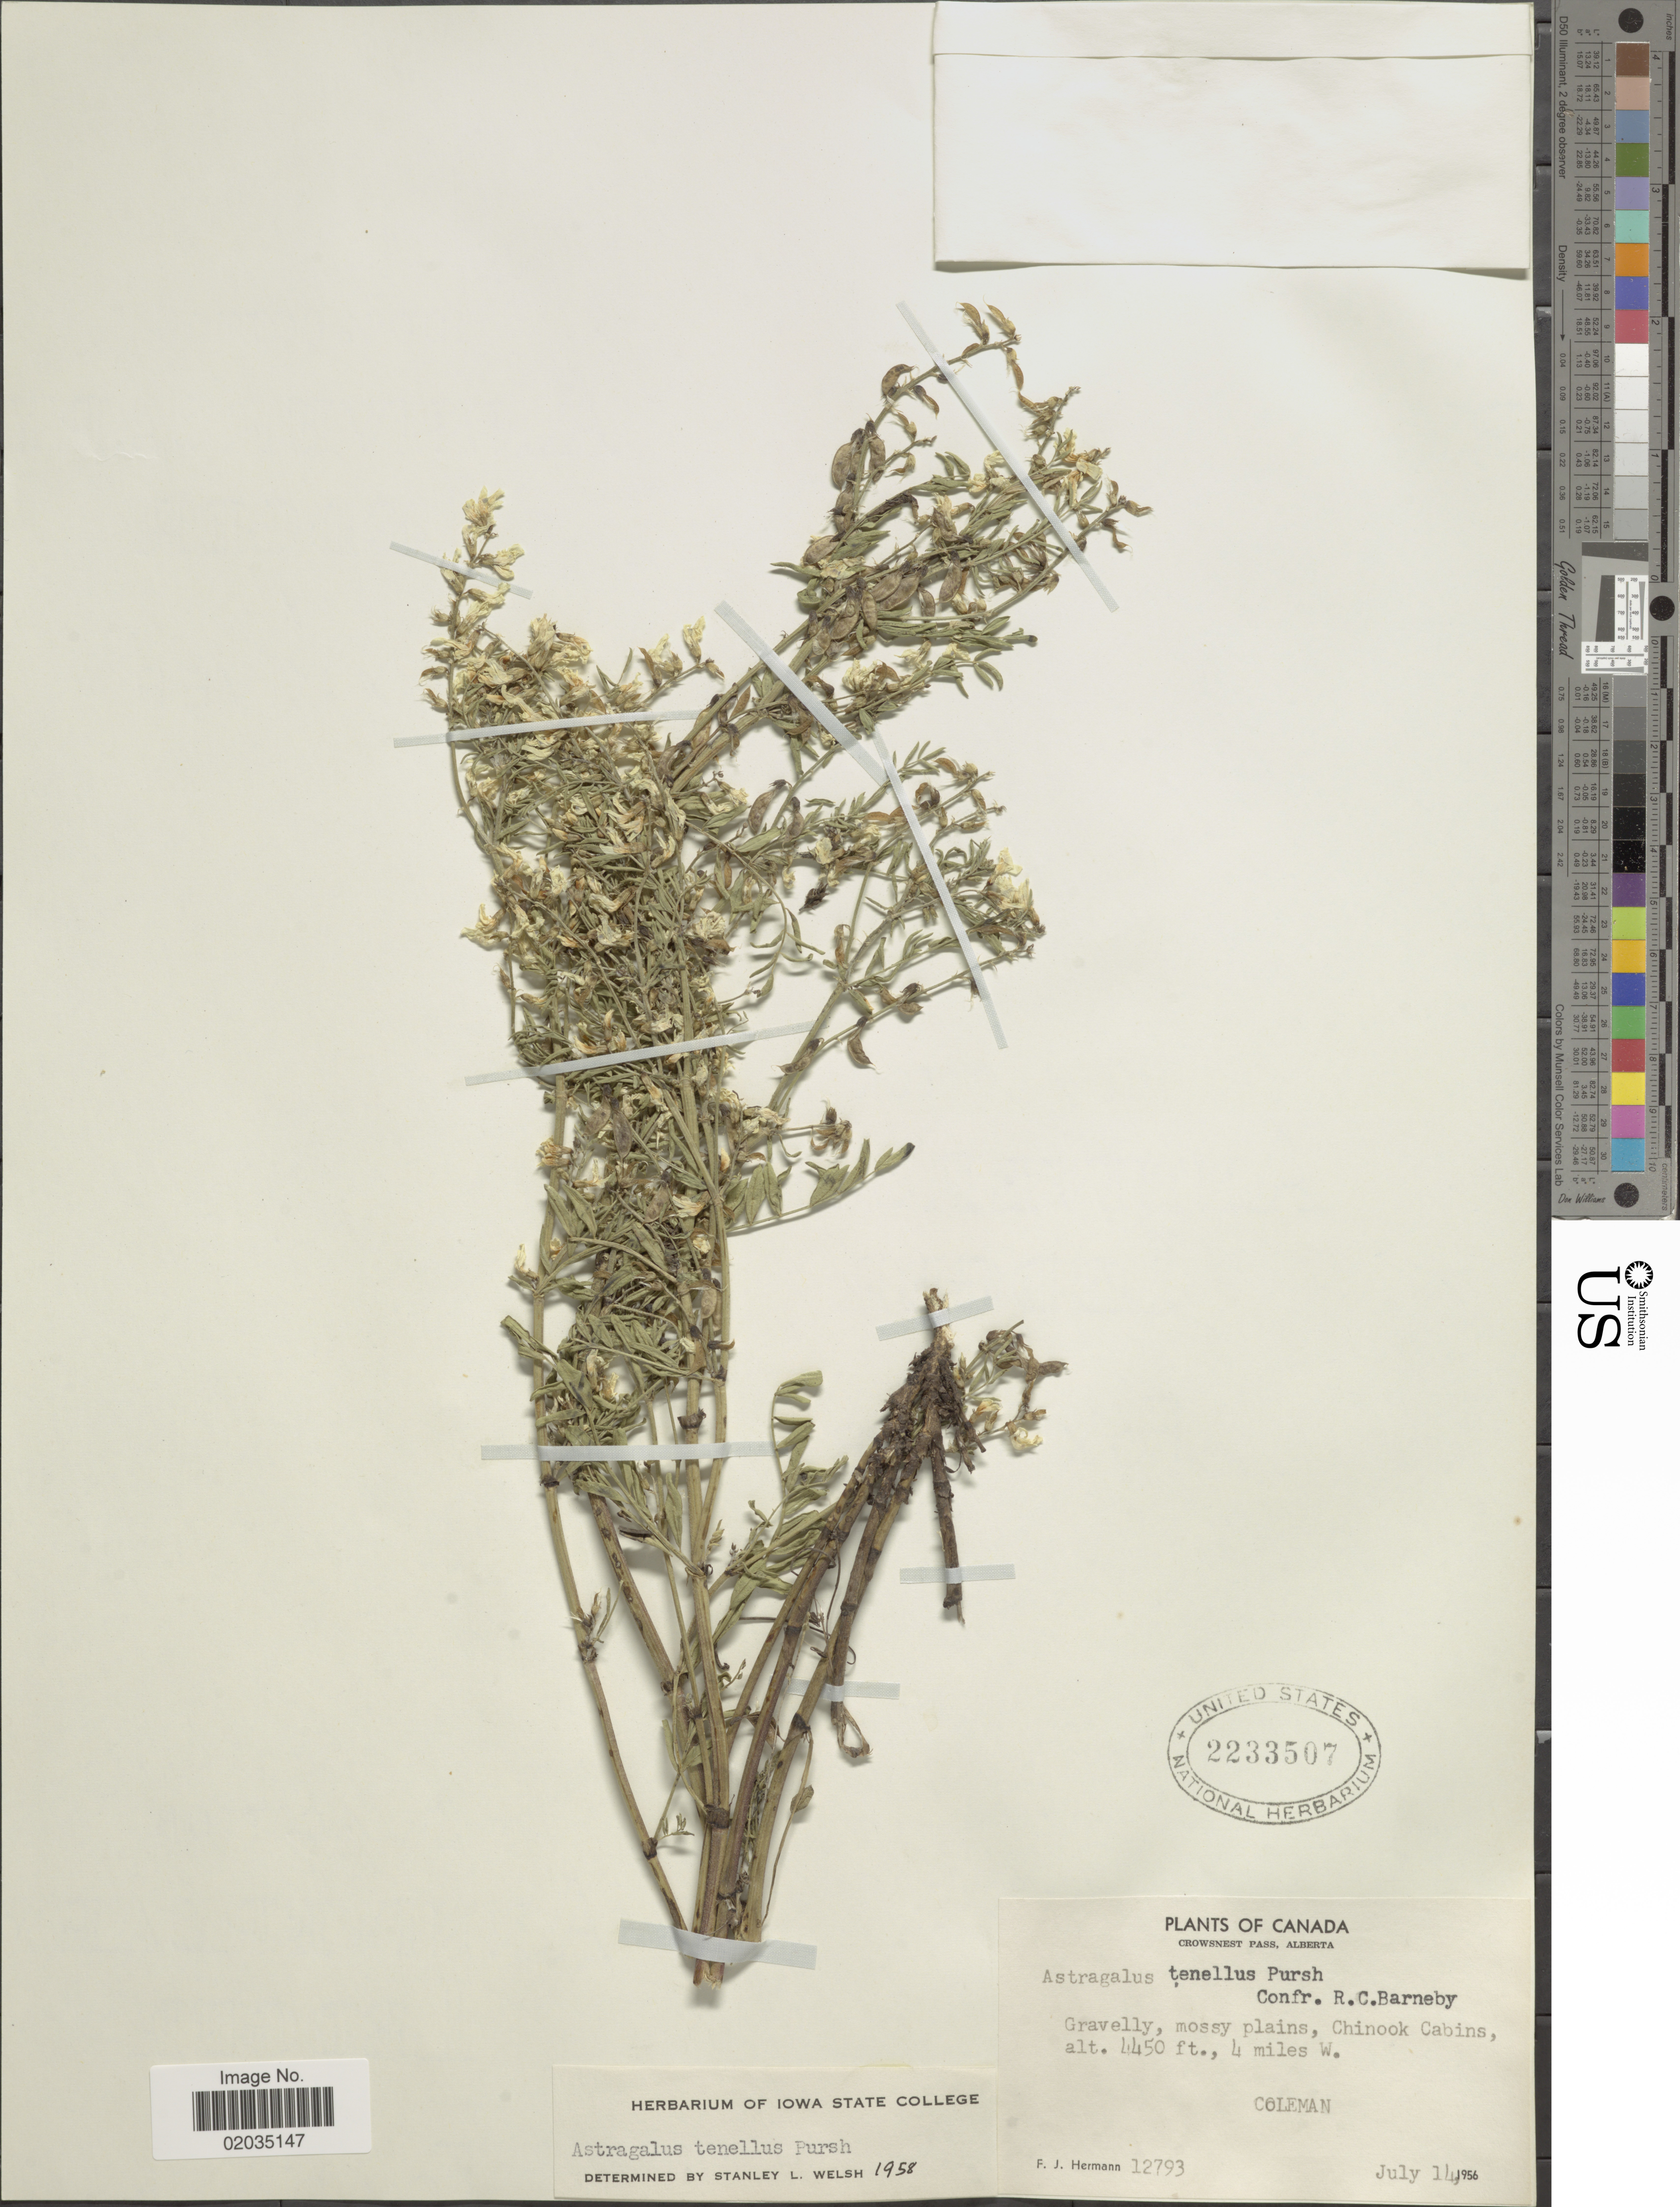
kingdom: Plantae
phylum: Tracheophyta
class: Magnoliopsida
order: Fabales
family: Fabaceae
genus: Astragalus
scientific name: Astragalus tenellus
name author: Pursh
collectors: F. J. Hermann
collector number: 12793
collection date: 1956-07-14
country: Canada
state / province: Alberta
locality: Crowsnest Pass, Gravelly, mossy plains, Chinook Cabins., 4 miles W Coleman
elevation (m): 1356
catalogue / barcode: US 2233507